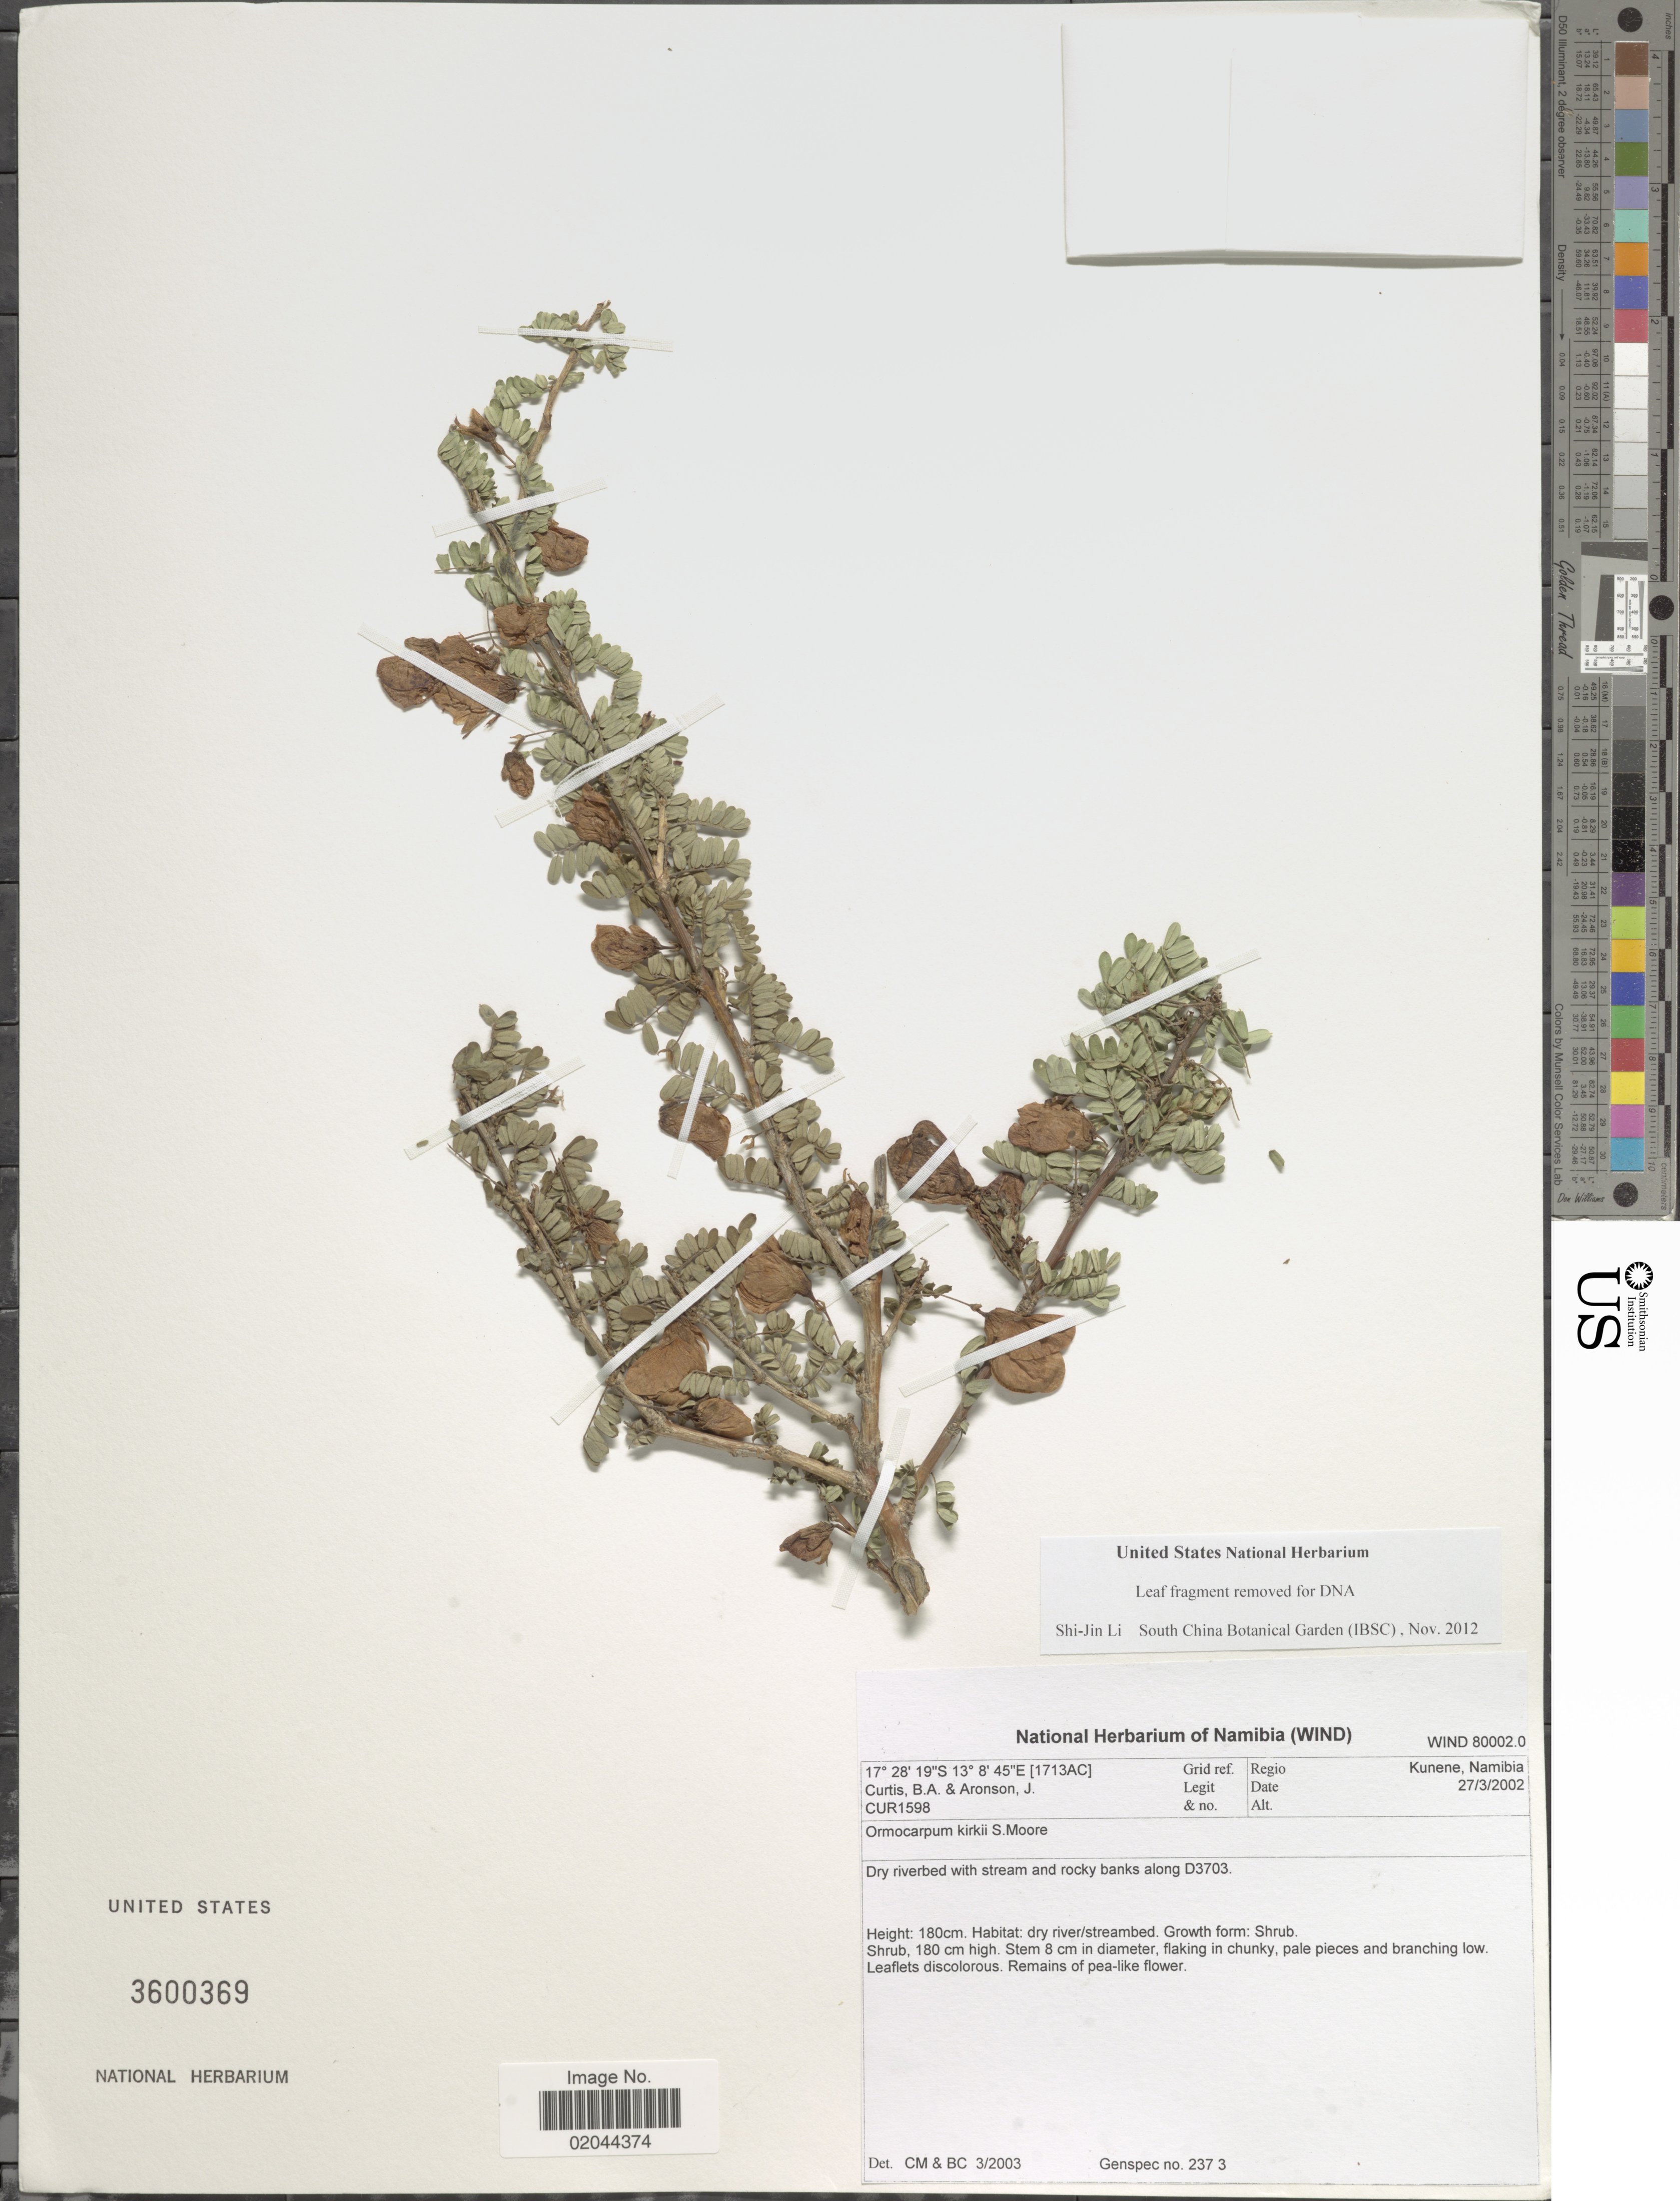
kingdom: Plantae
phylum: Tracheophyta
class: Magnoliopsida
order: Fabales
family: Fabaceae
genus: Ormocarpum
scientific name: Ormocarpum kirkii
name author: S. Moore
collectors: B. A. Curtis & J. Aronson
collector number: CUR1598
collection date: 2002-03-27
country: Namibia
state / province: Kunene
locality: Dry riverbed with stream and rocky banks along D3703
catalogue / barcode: US 3600369